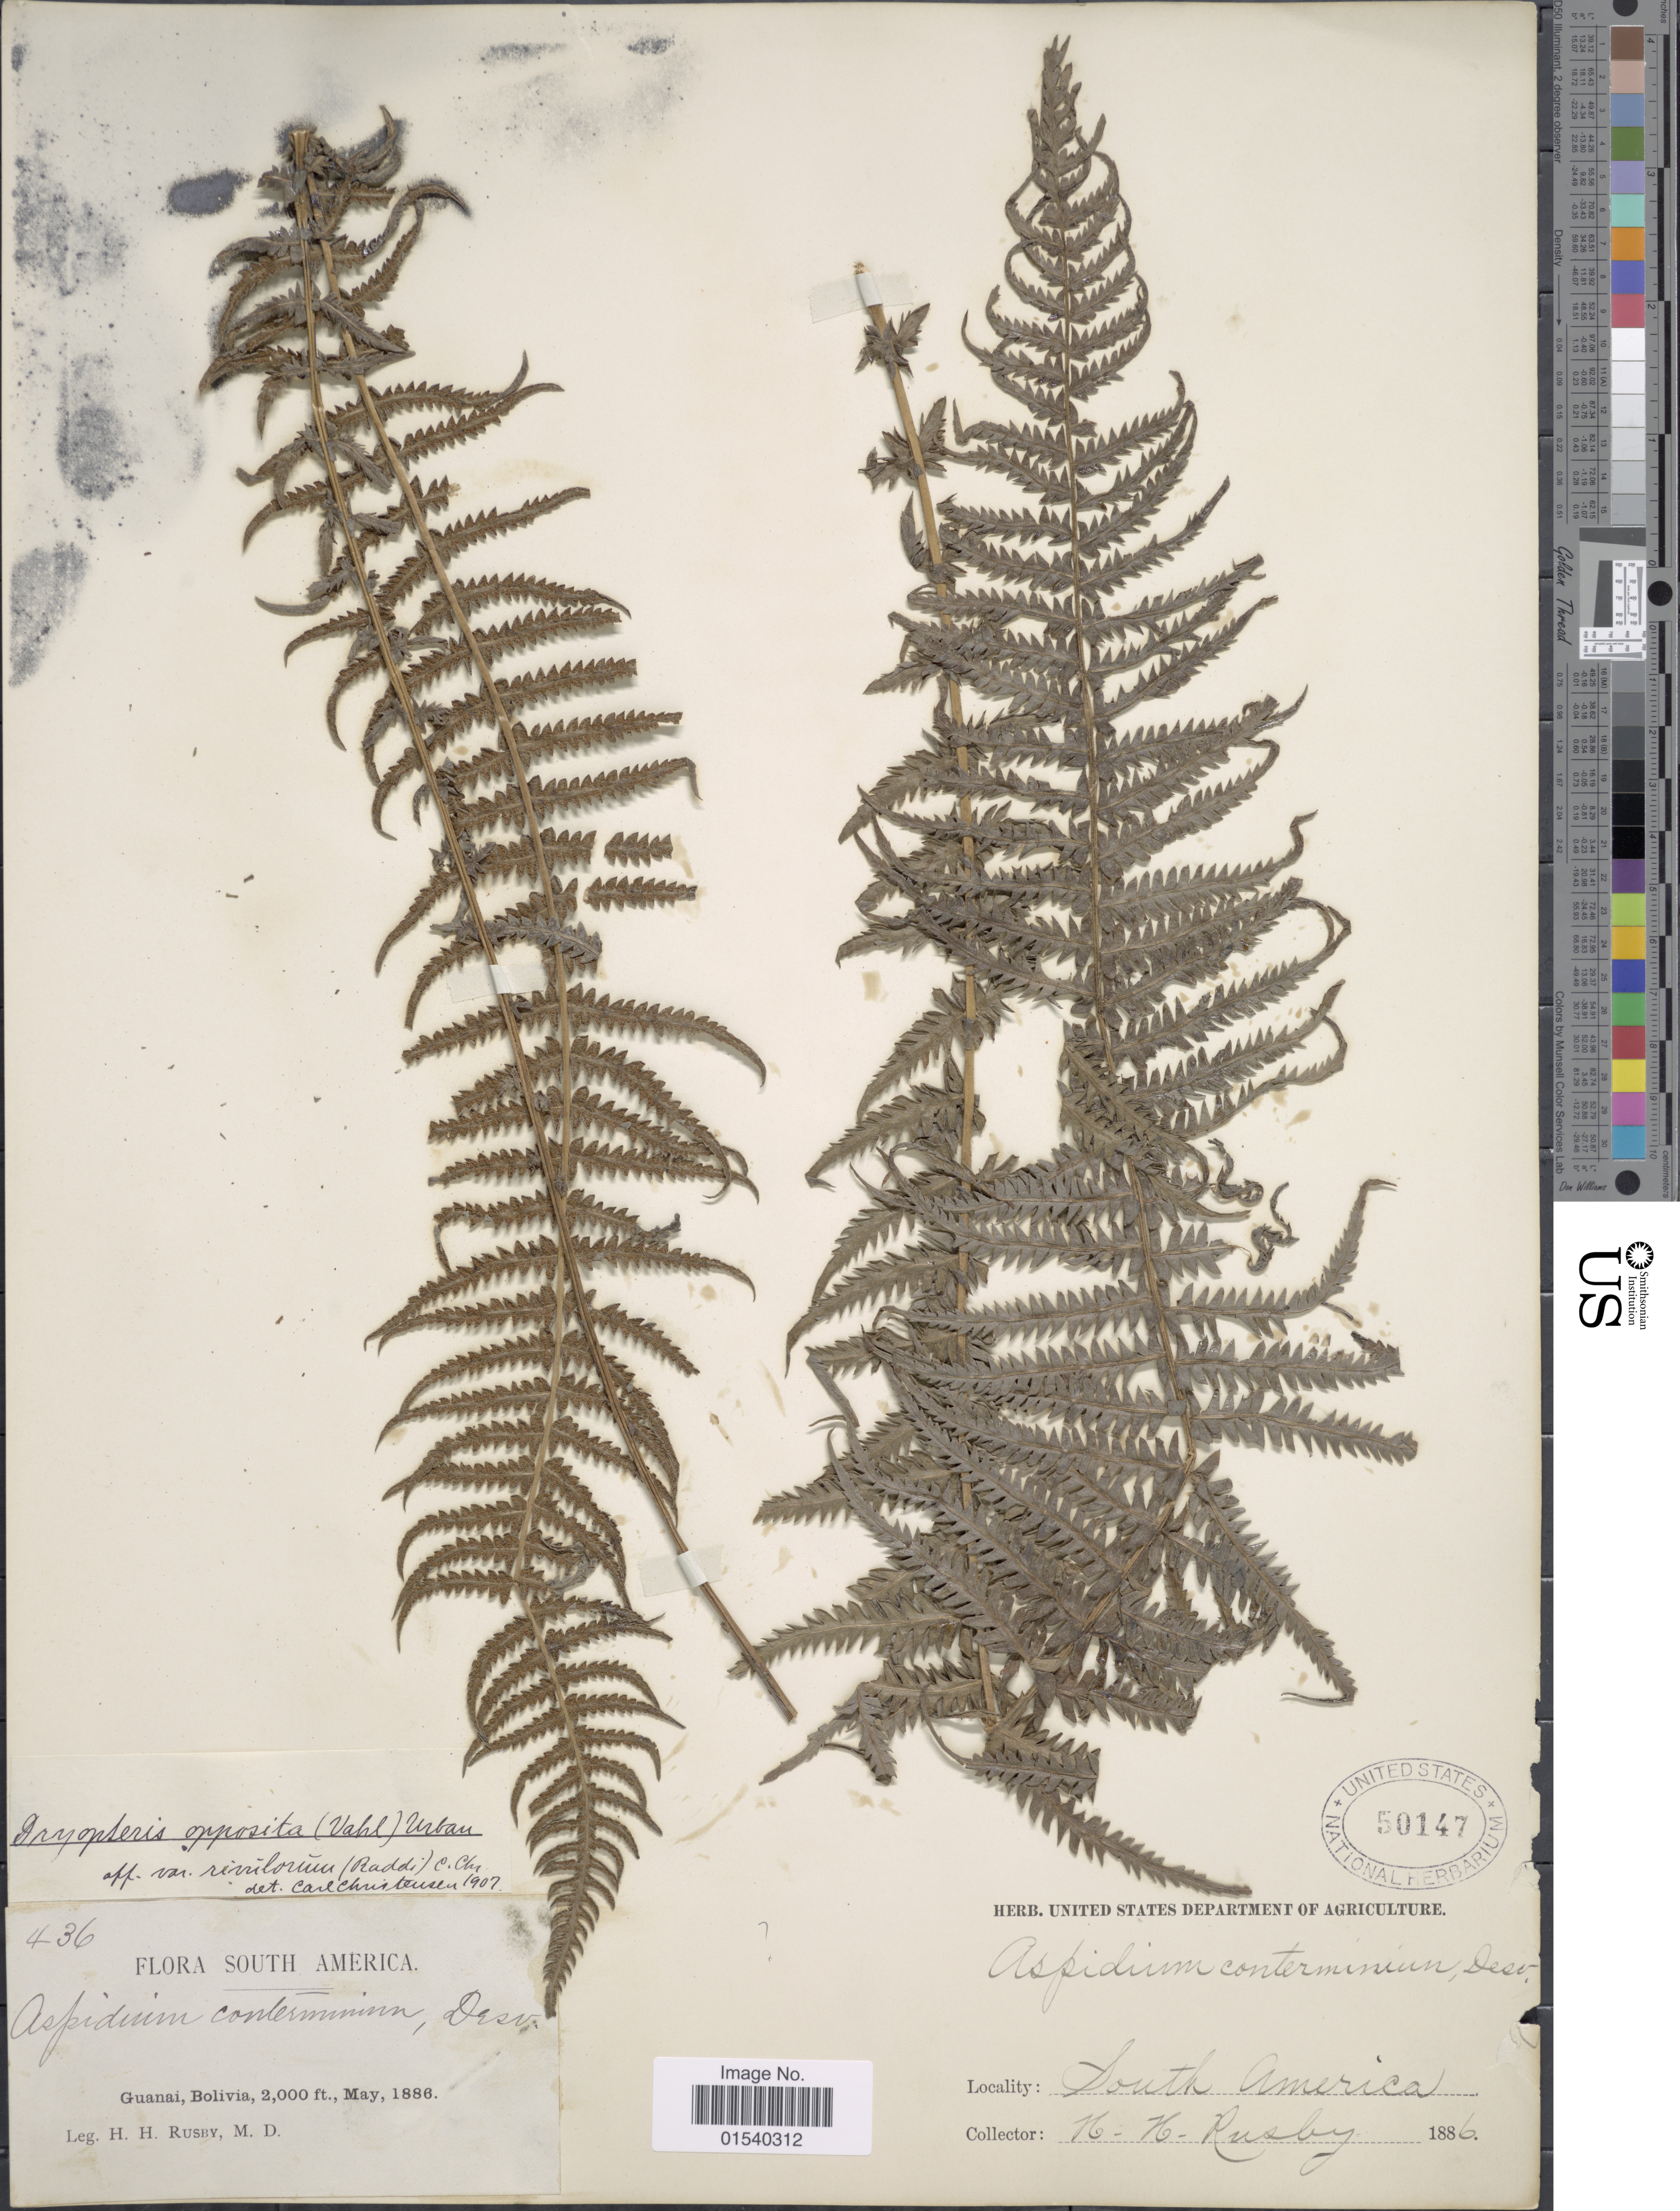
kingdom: Plantae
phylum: Tracheophyta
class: Polypodiopsida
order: Polypodiales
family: Thelypteridaceae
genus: Amauropelta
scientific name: Amauropelta opposita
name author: (Vahl) Pic. Serm.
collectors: H. H. Rusby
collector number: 436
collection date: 1886-05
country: Bolivia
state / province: La Páz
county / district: Larecaja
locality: Guanay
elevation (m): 610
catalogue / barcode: US 50147